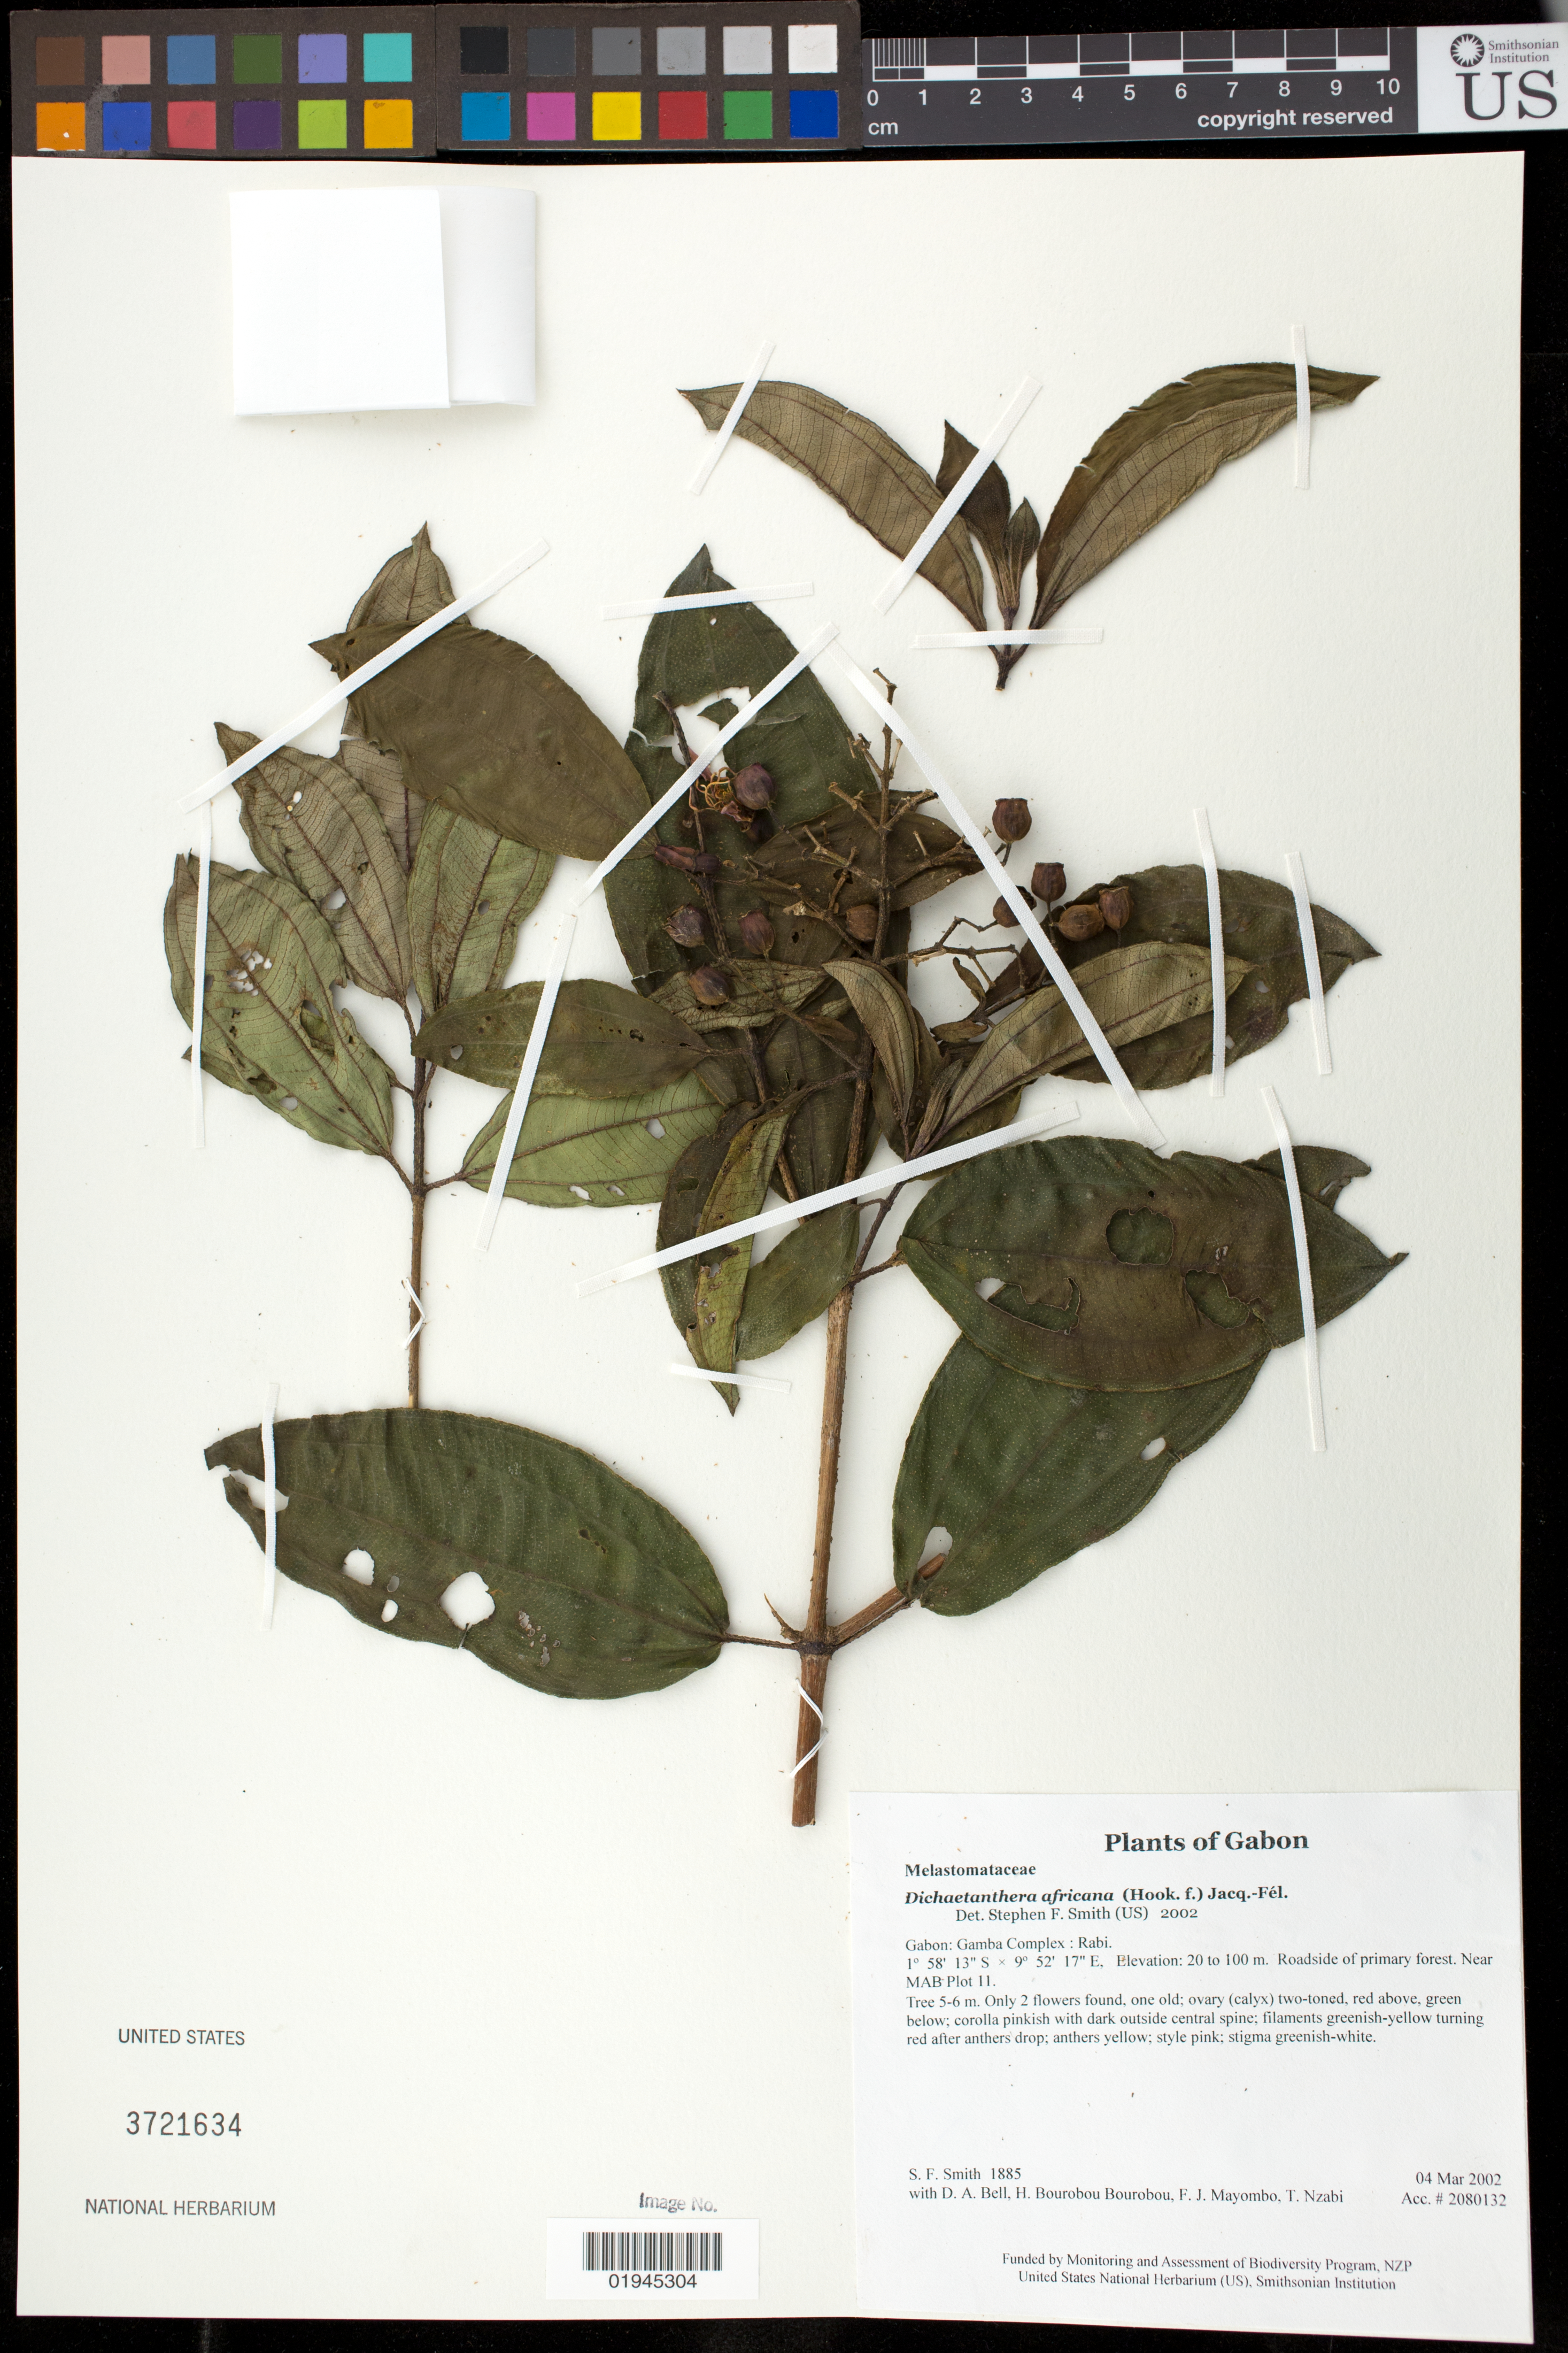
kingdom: Plantae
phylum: Tracheophyta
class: Magnoliopsida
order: Myrtales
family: Melastomataceae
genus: Dichaetanthera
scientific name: Dichaetanthera africana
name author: (Hook. f.) Jacq.-Fél.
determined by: Smith, Stephen F., (US), NMNH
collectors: S.F. Smith, D. A. Bell, H. Bourobou Bourobou & F. J. Mayombo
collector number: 1885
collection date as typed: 04 Mar 2002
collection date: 2002-03-04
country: Gabon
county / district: Gamba Complex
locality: Rabi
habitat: Roadside of primary forest. Near MAB Plot 11.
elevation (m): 20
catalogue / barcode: US 3721634